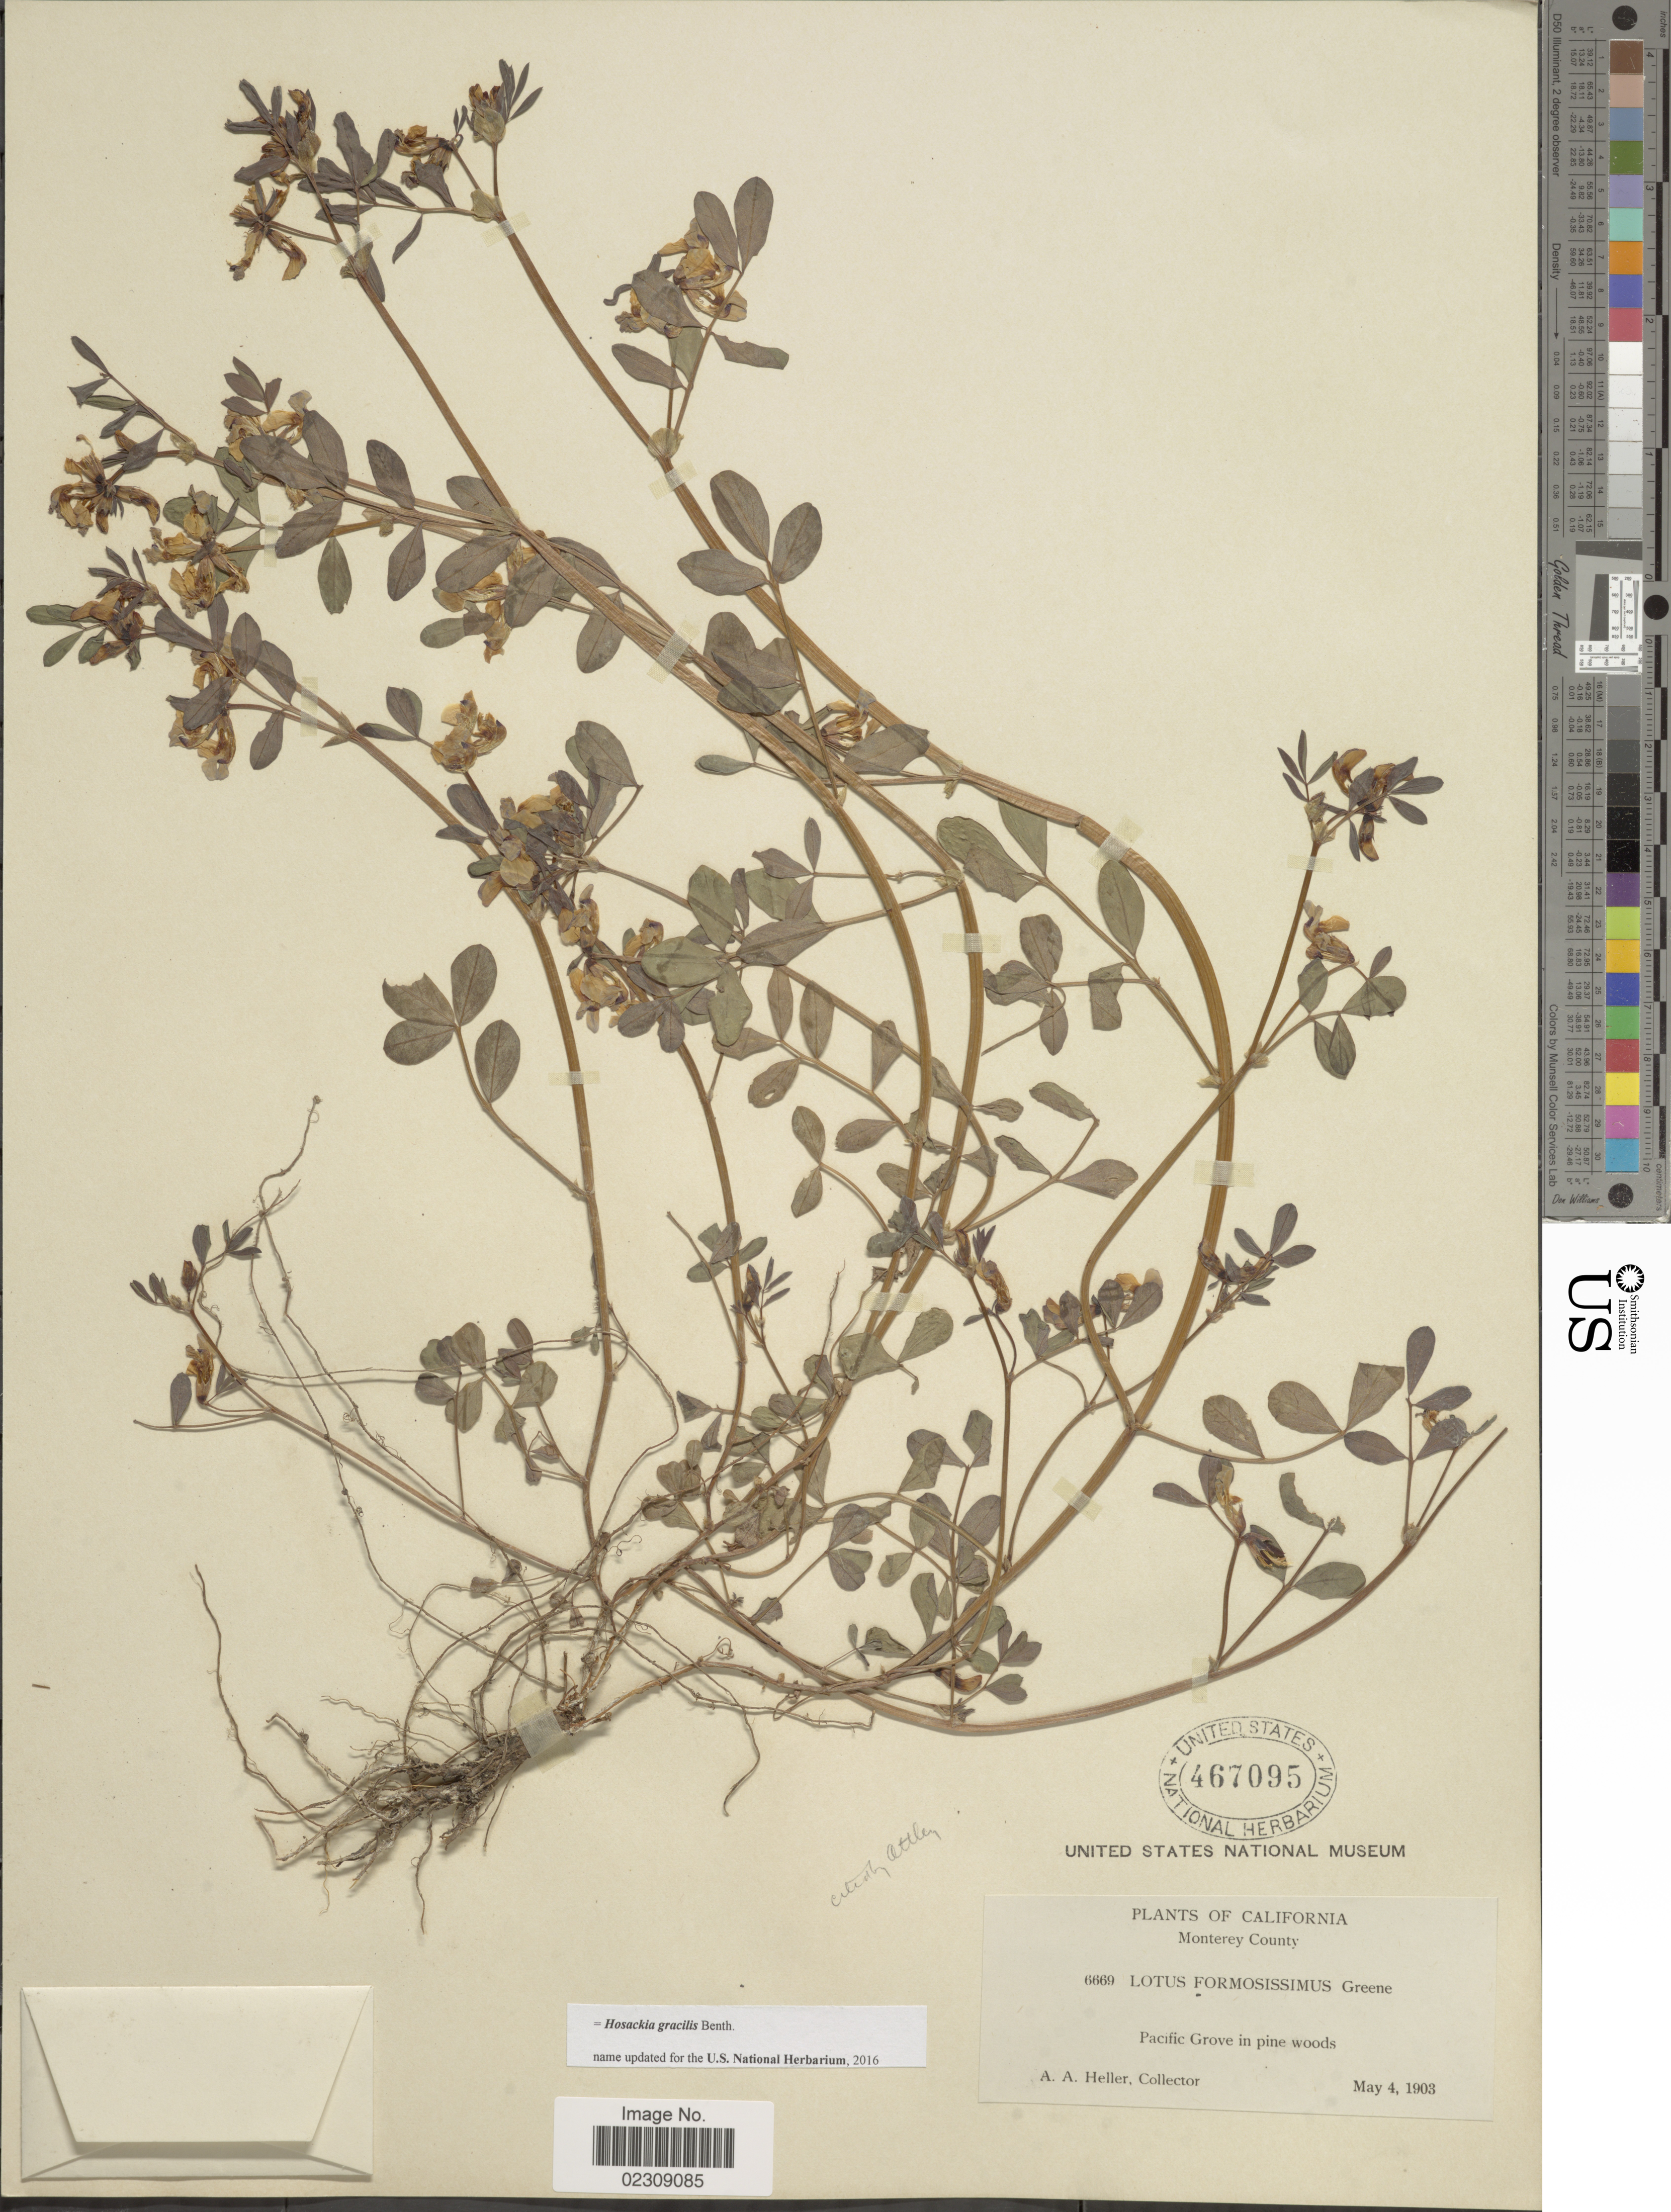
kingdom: Plantae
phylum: Tracheophyta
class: Magnoliopsida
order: Fabales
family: Fabaceae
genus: Hosackia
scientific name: Hosackia gracilis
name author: Benth.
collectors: A. A. Heller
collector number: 6669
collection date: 1903-05-04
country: United States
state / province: California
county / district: Monterey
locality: Monterey County. Pacific Grove in pine woods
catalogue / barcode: US 467095